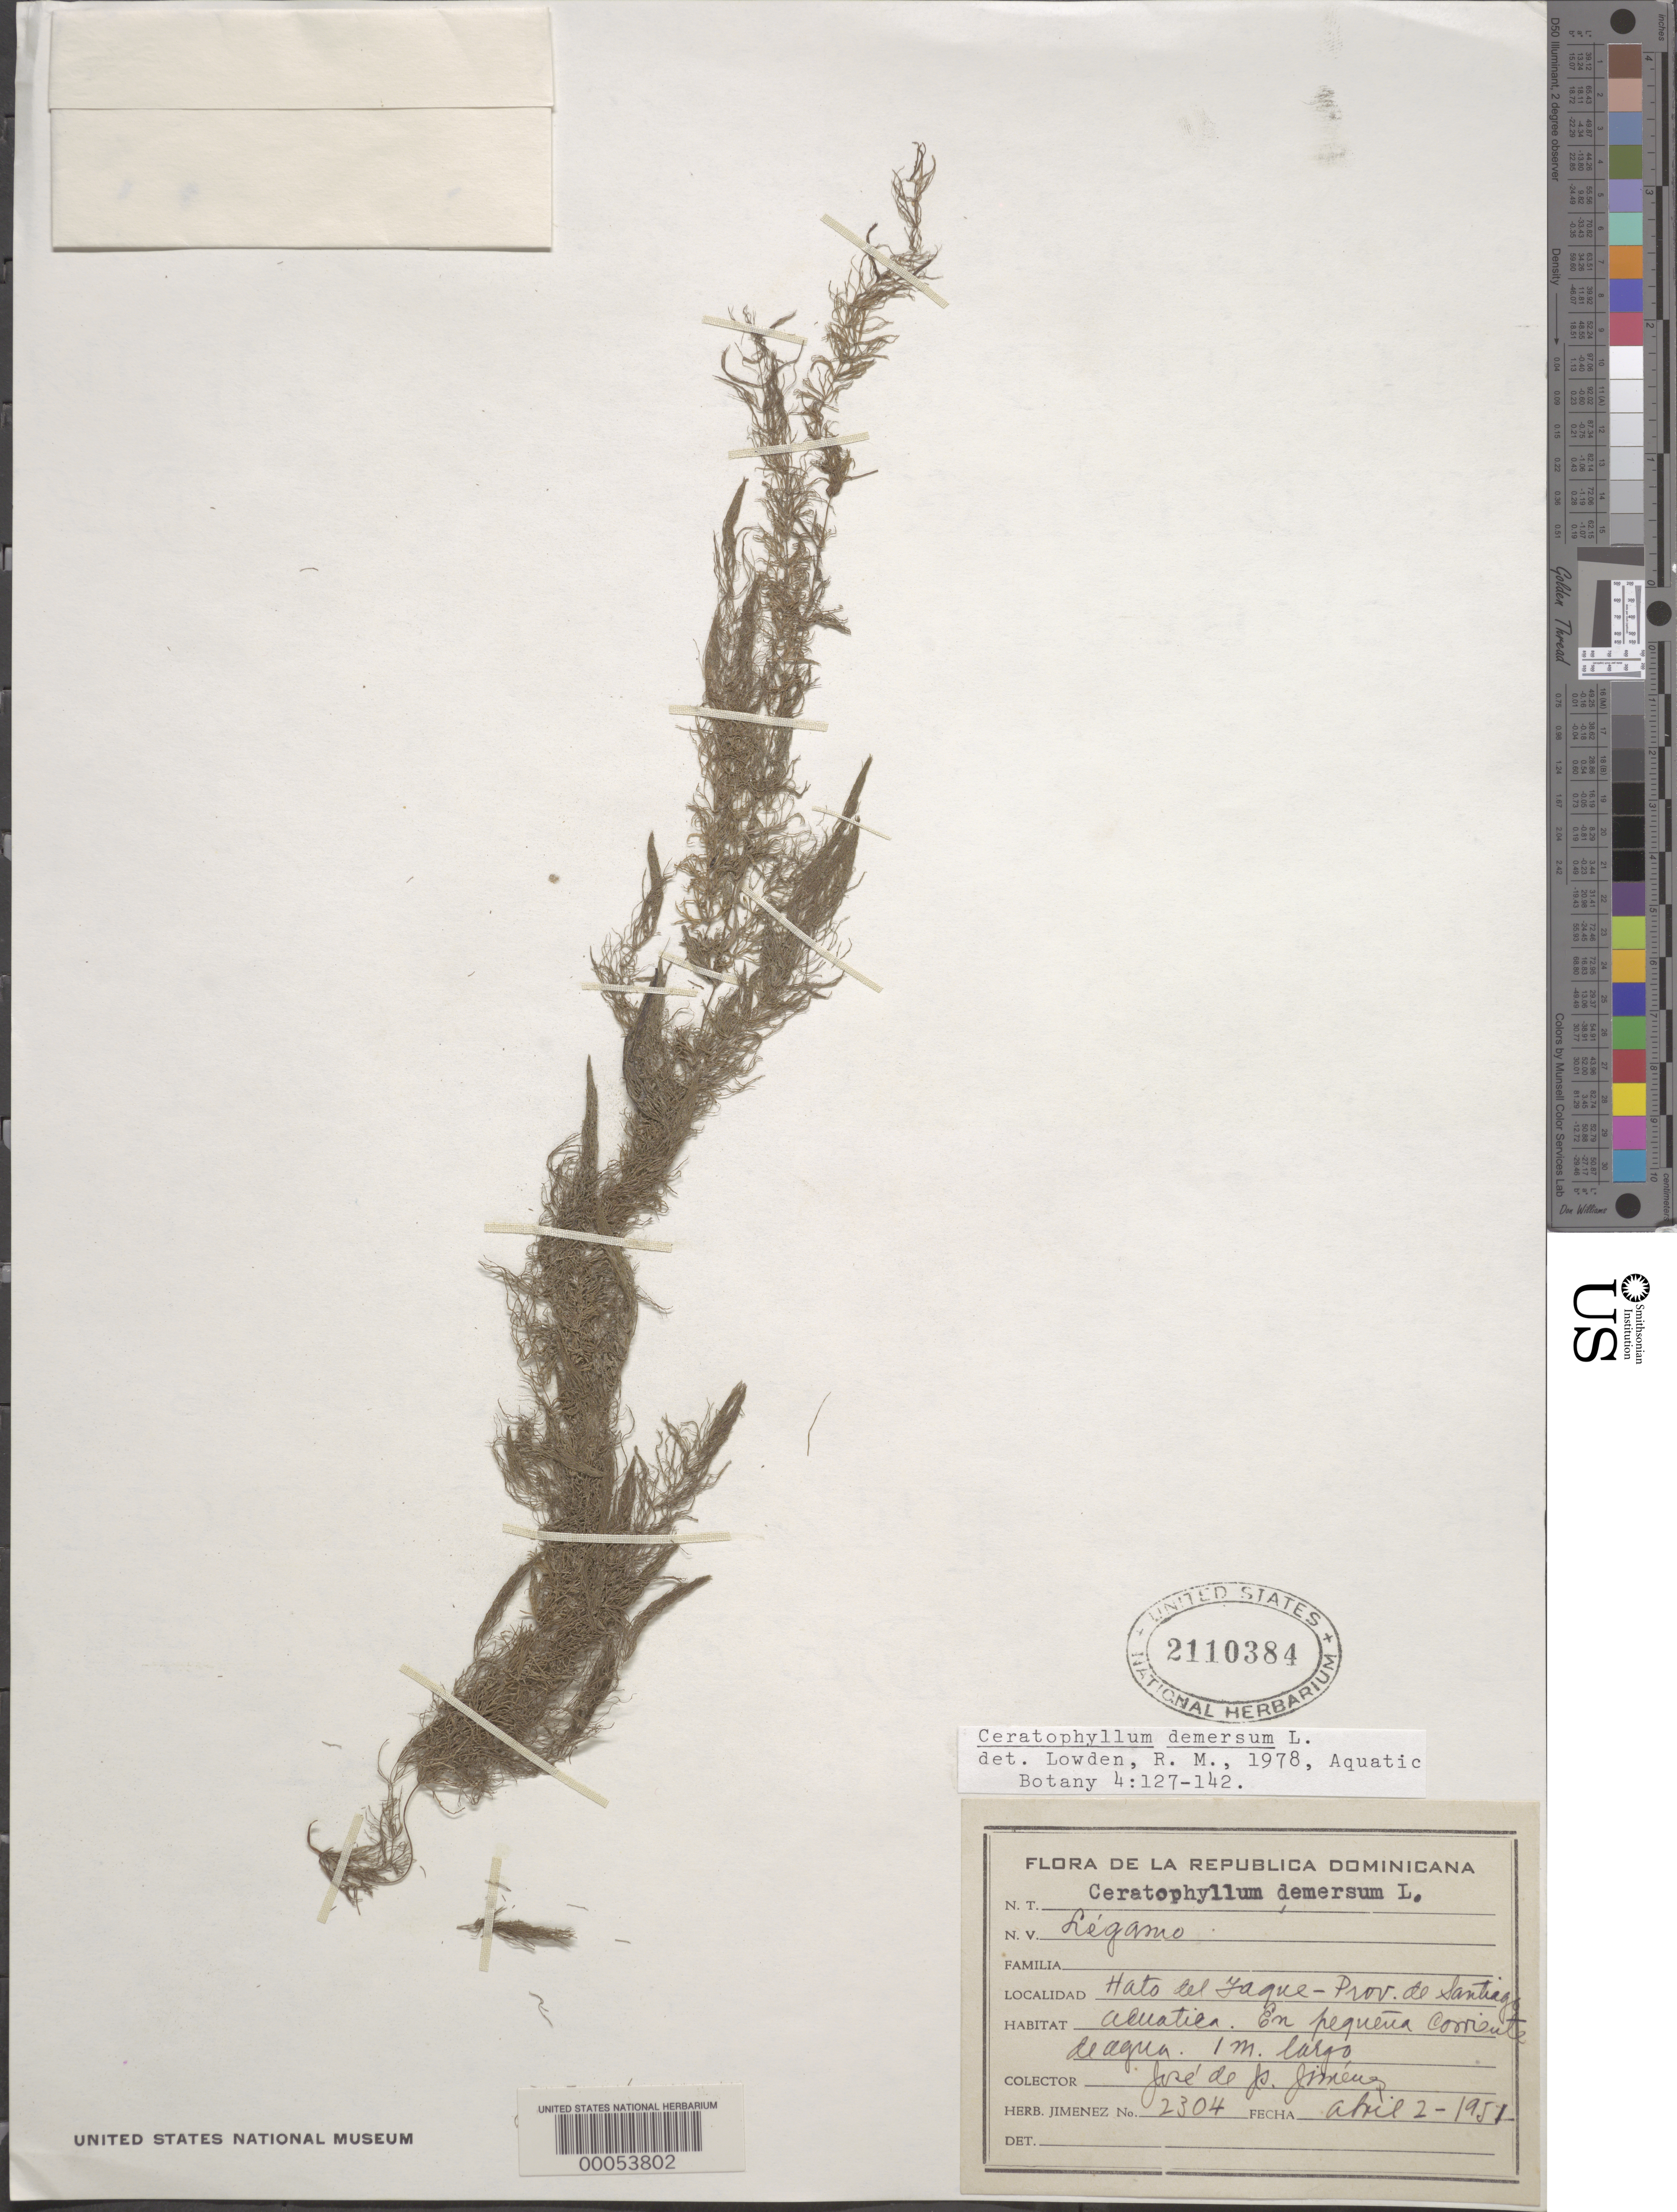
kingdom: Plantae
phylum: Tracheophyta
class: Magnoliopsida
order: Ceratophyllales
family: Ceratophyllaceae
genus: Ceratophyllum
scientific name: Ceratophyllum demersum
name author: L.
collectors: J. Jimeus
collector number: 2304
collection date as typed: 02 Apr 1951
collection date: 1951-04-02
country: Dominican Republic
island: Hispaniola Island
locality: Santiago, hato del fague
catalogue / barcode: US 2110384